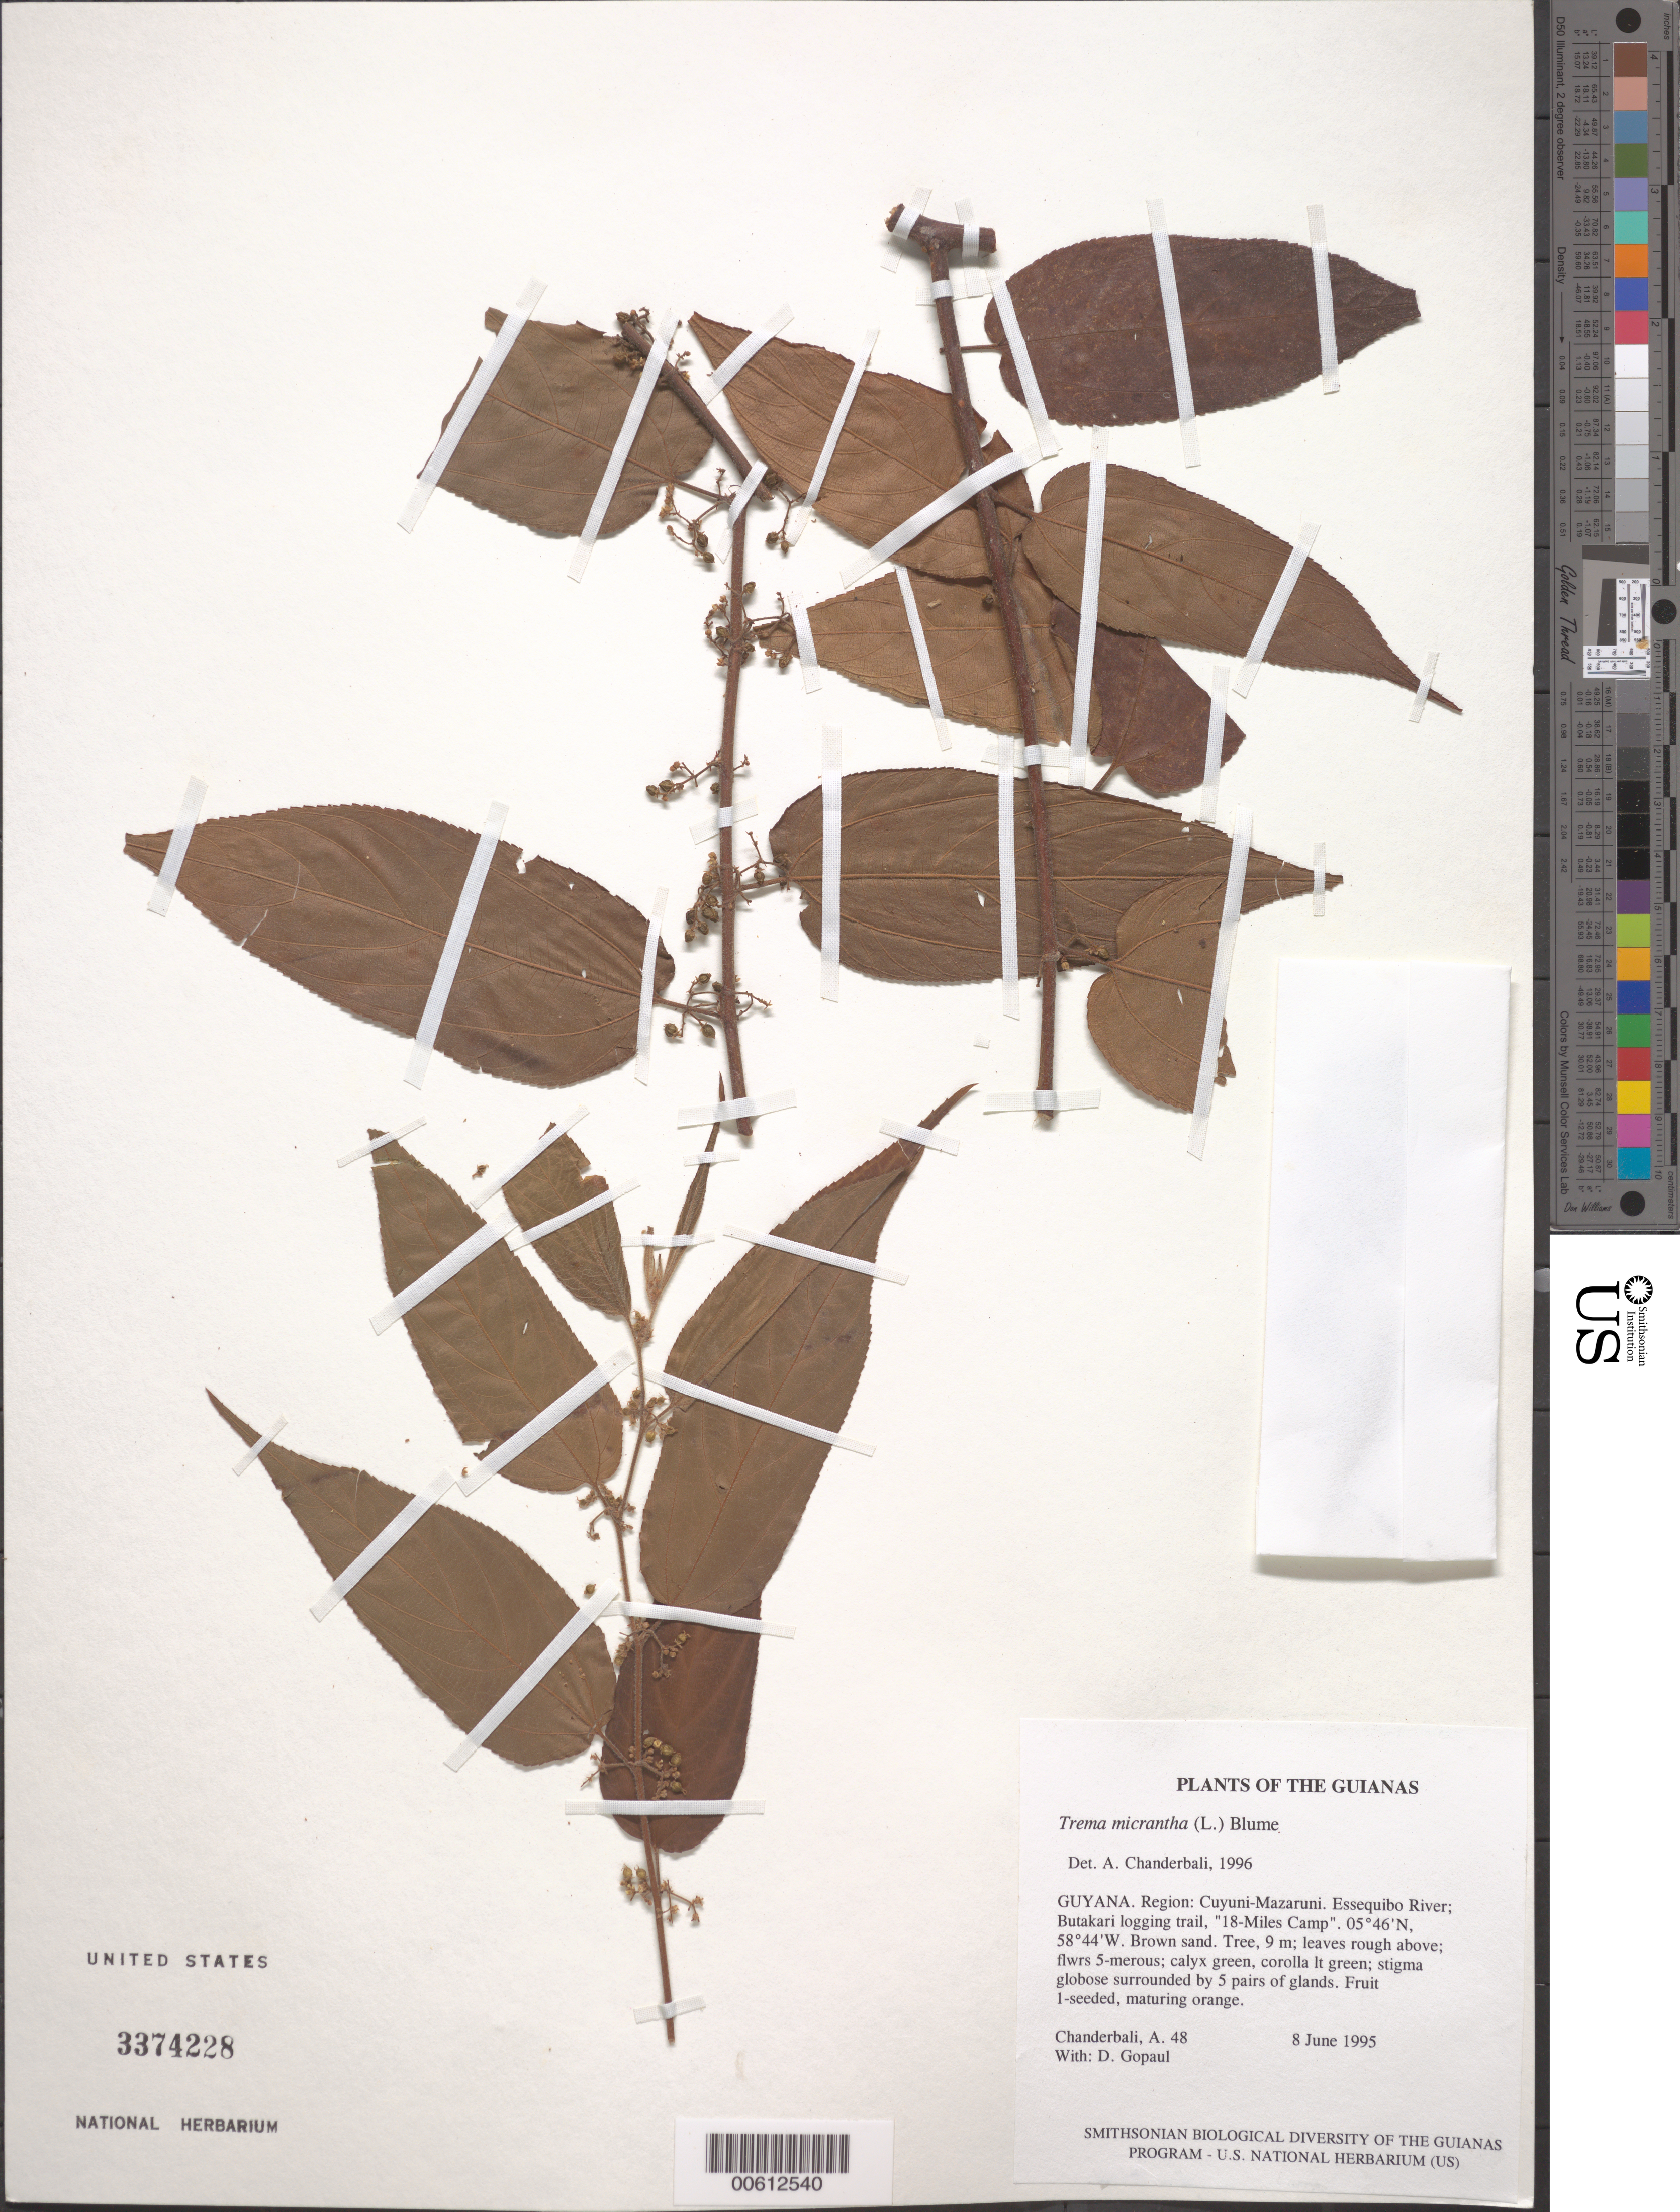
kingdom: Plantae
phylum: Tracheophyta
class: Magnoliopsida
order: Rosales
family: Cannabaceae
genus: Trema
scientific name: Trema micranthum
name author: (L.) Blume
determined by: Chanderbali, Andre Shashi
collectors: A. S. Chanderbali & D. Gopaul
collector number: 0048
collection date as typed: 8 June 1995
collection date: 1995-06-08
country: Guyana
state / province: Cuyuni-Mazaruni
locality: Essequibo River; Butakari logging trail, "18-Miles Camp"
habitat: Brown sand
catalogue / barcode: US 3374228